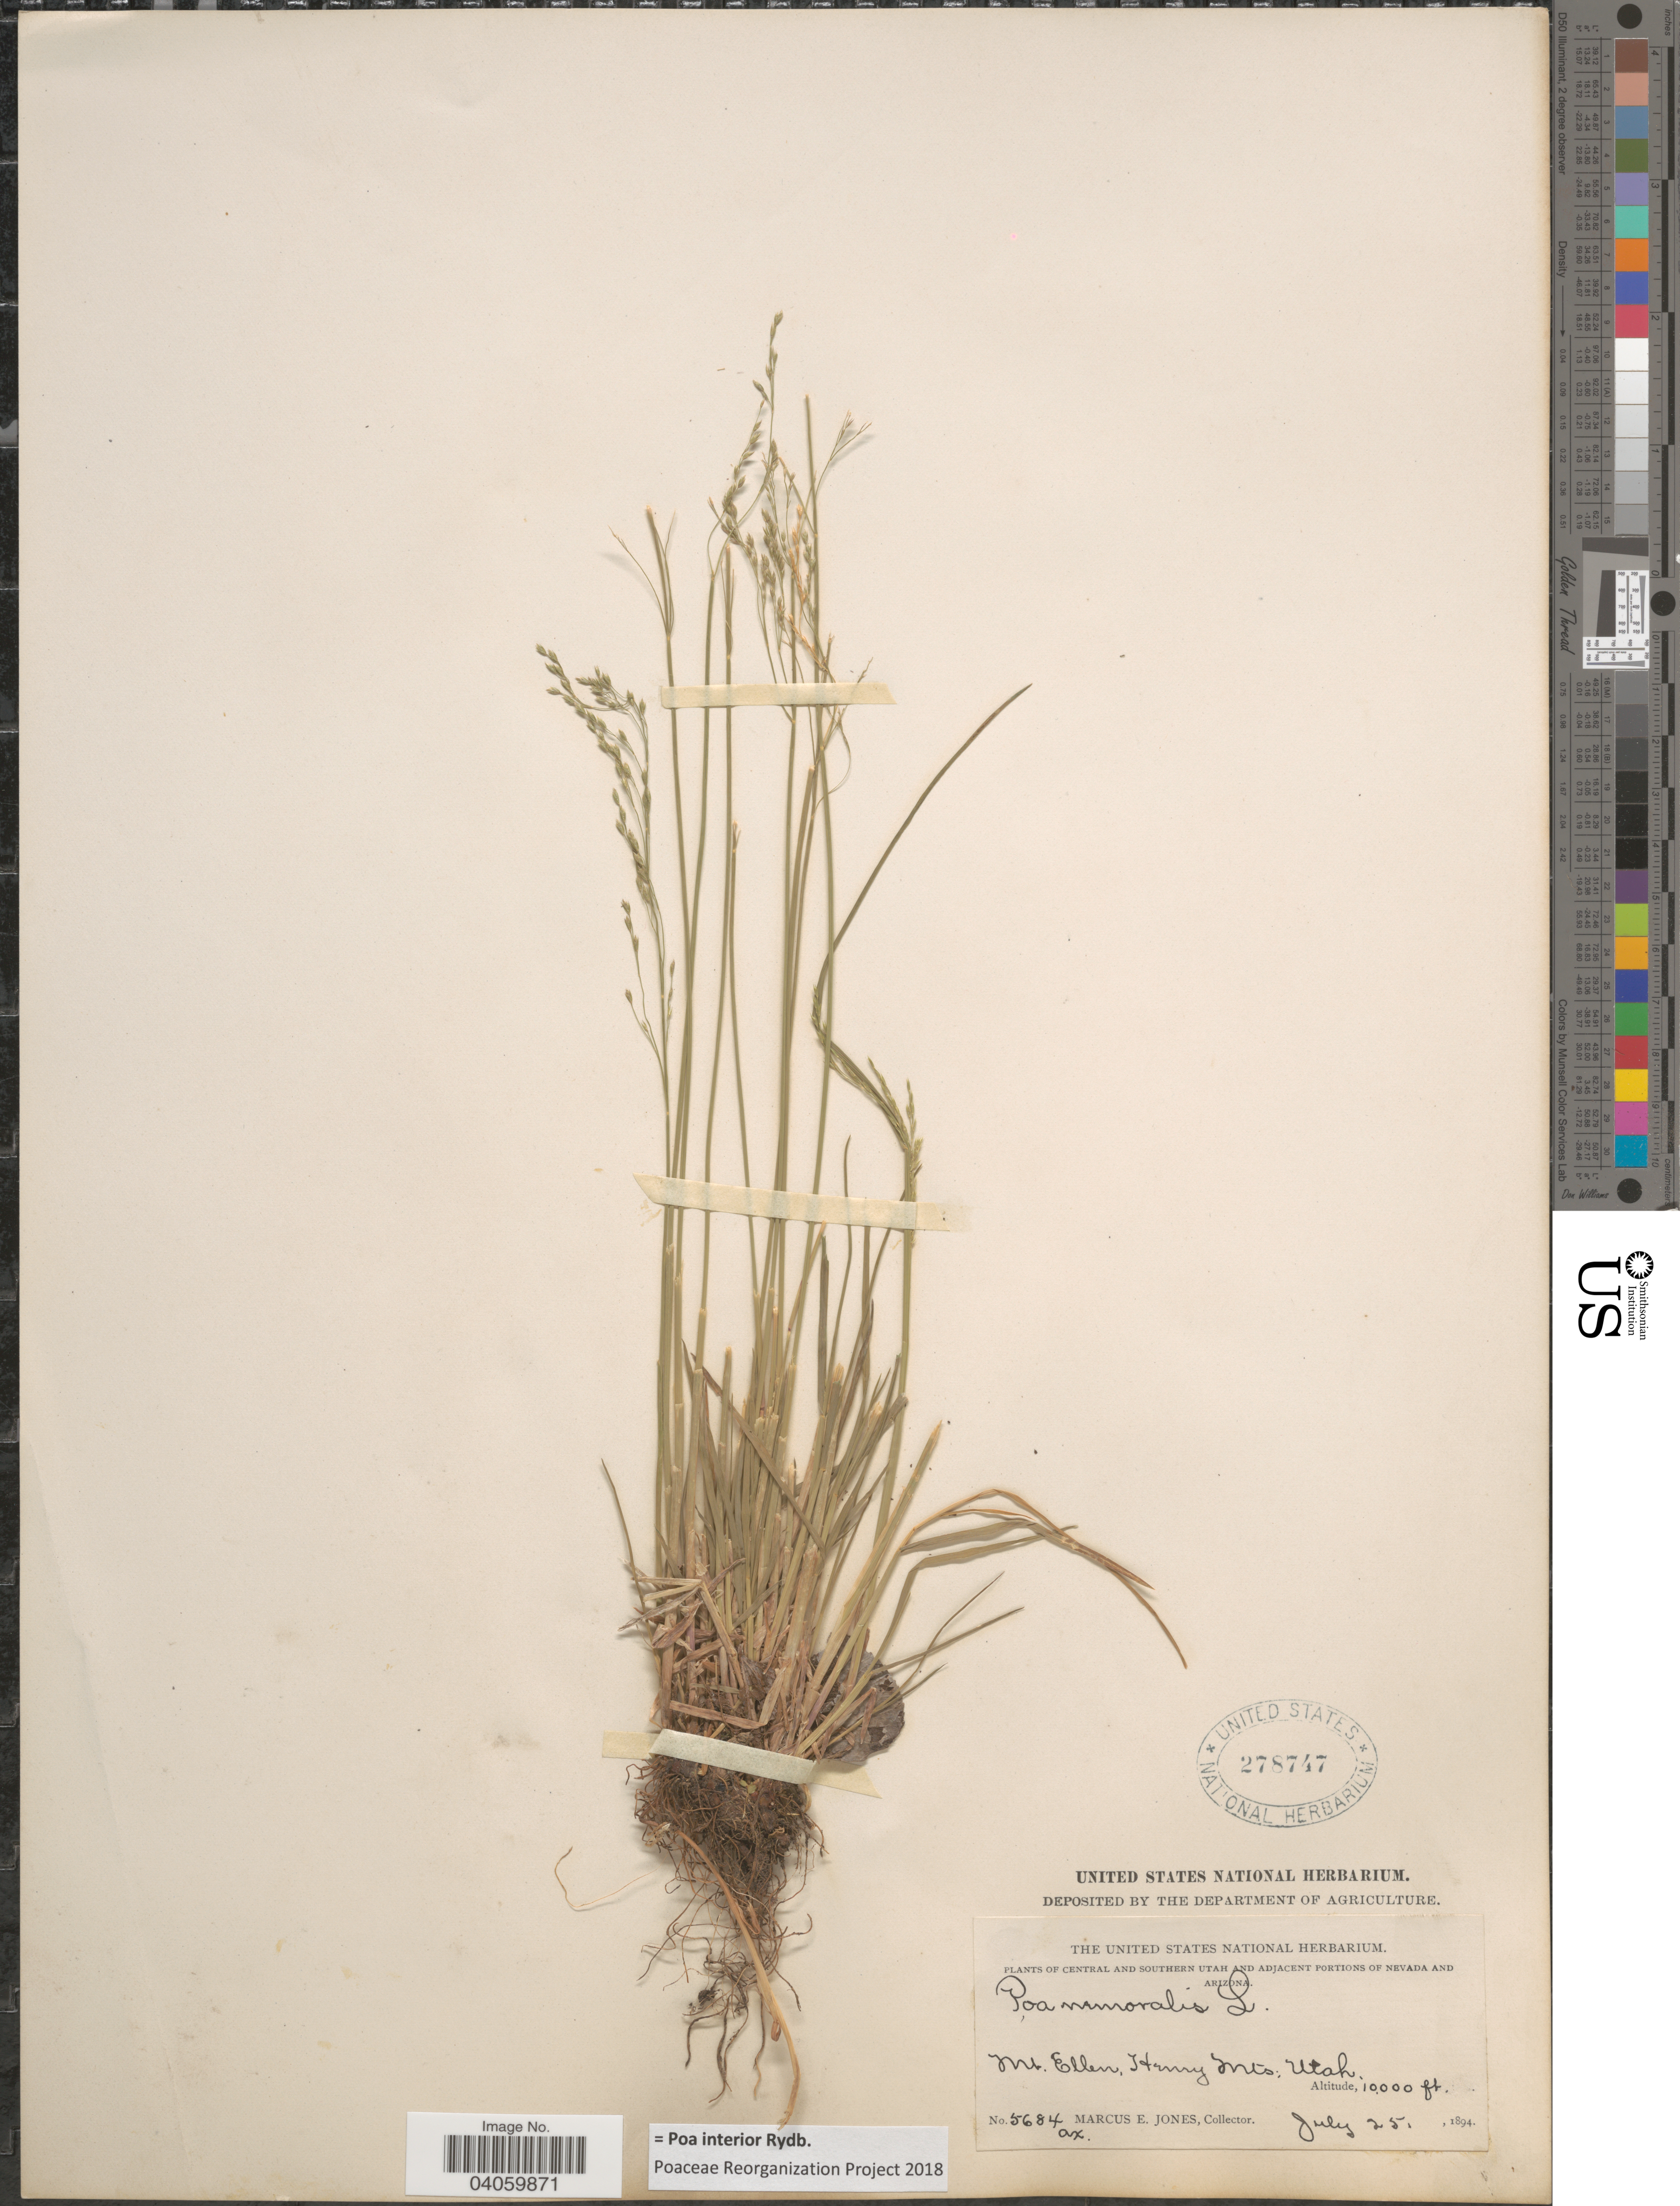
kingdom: Plantae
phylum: Tracheophyta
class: Liliopsida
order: Poales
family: Poaceae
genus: Poa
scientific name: Poa interior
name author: Rydb.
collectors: M. E. Jones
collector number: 5684ax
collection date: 1894-07-25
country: United States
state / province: Utah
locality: Central and Southern Utah. Mt. Ellen, Henry Mts.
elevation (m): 3048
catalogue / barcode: US 278747